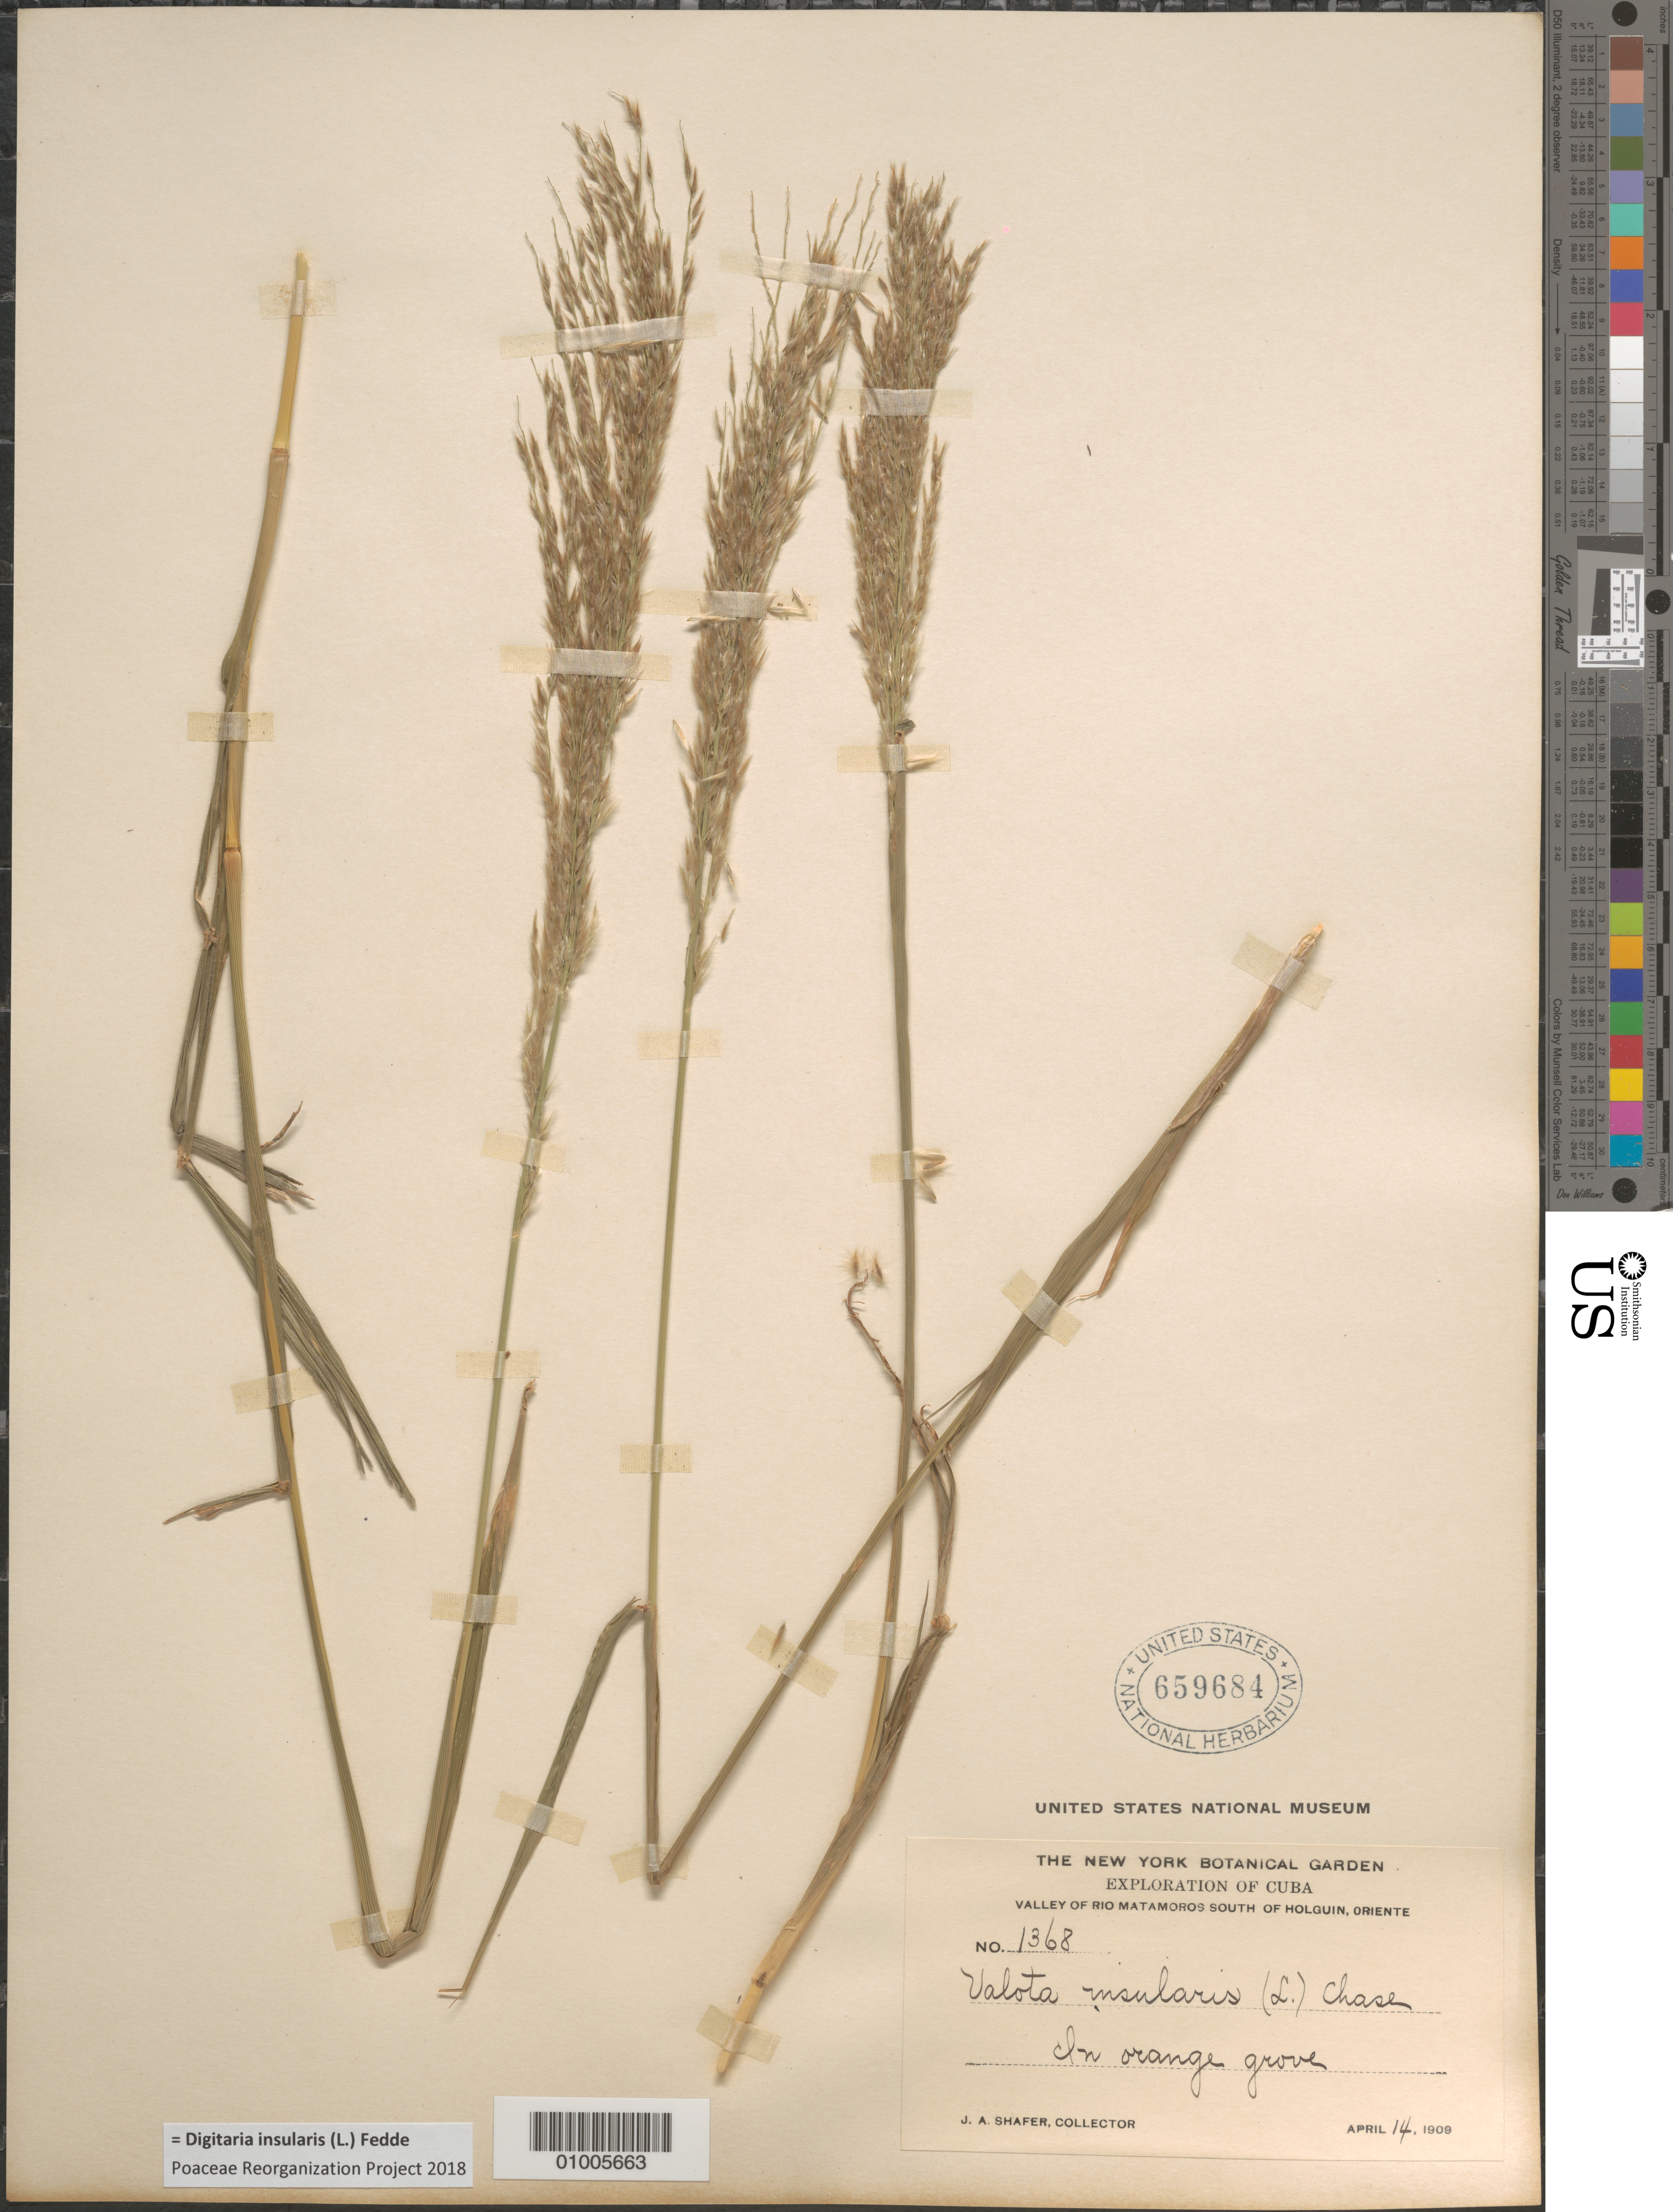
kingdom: Plantae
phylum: Tracheophyta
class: Liliopsida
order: Poales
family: Poaceae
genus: Digitaria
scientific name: Digitaria insularis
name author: (L.) Mez ex Ekman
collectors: J. A. Shafer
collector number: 1368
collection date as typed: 14 Apr 1909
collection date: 1909-04-14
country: Cuba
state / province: Holguín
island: Cuba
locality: Valley in Rio Matamoros south of Holguin, in orange grove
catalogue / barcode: US 659684